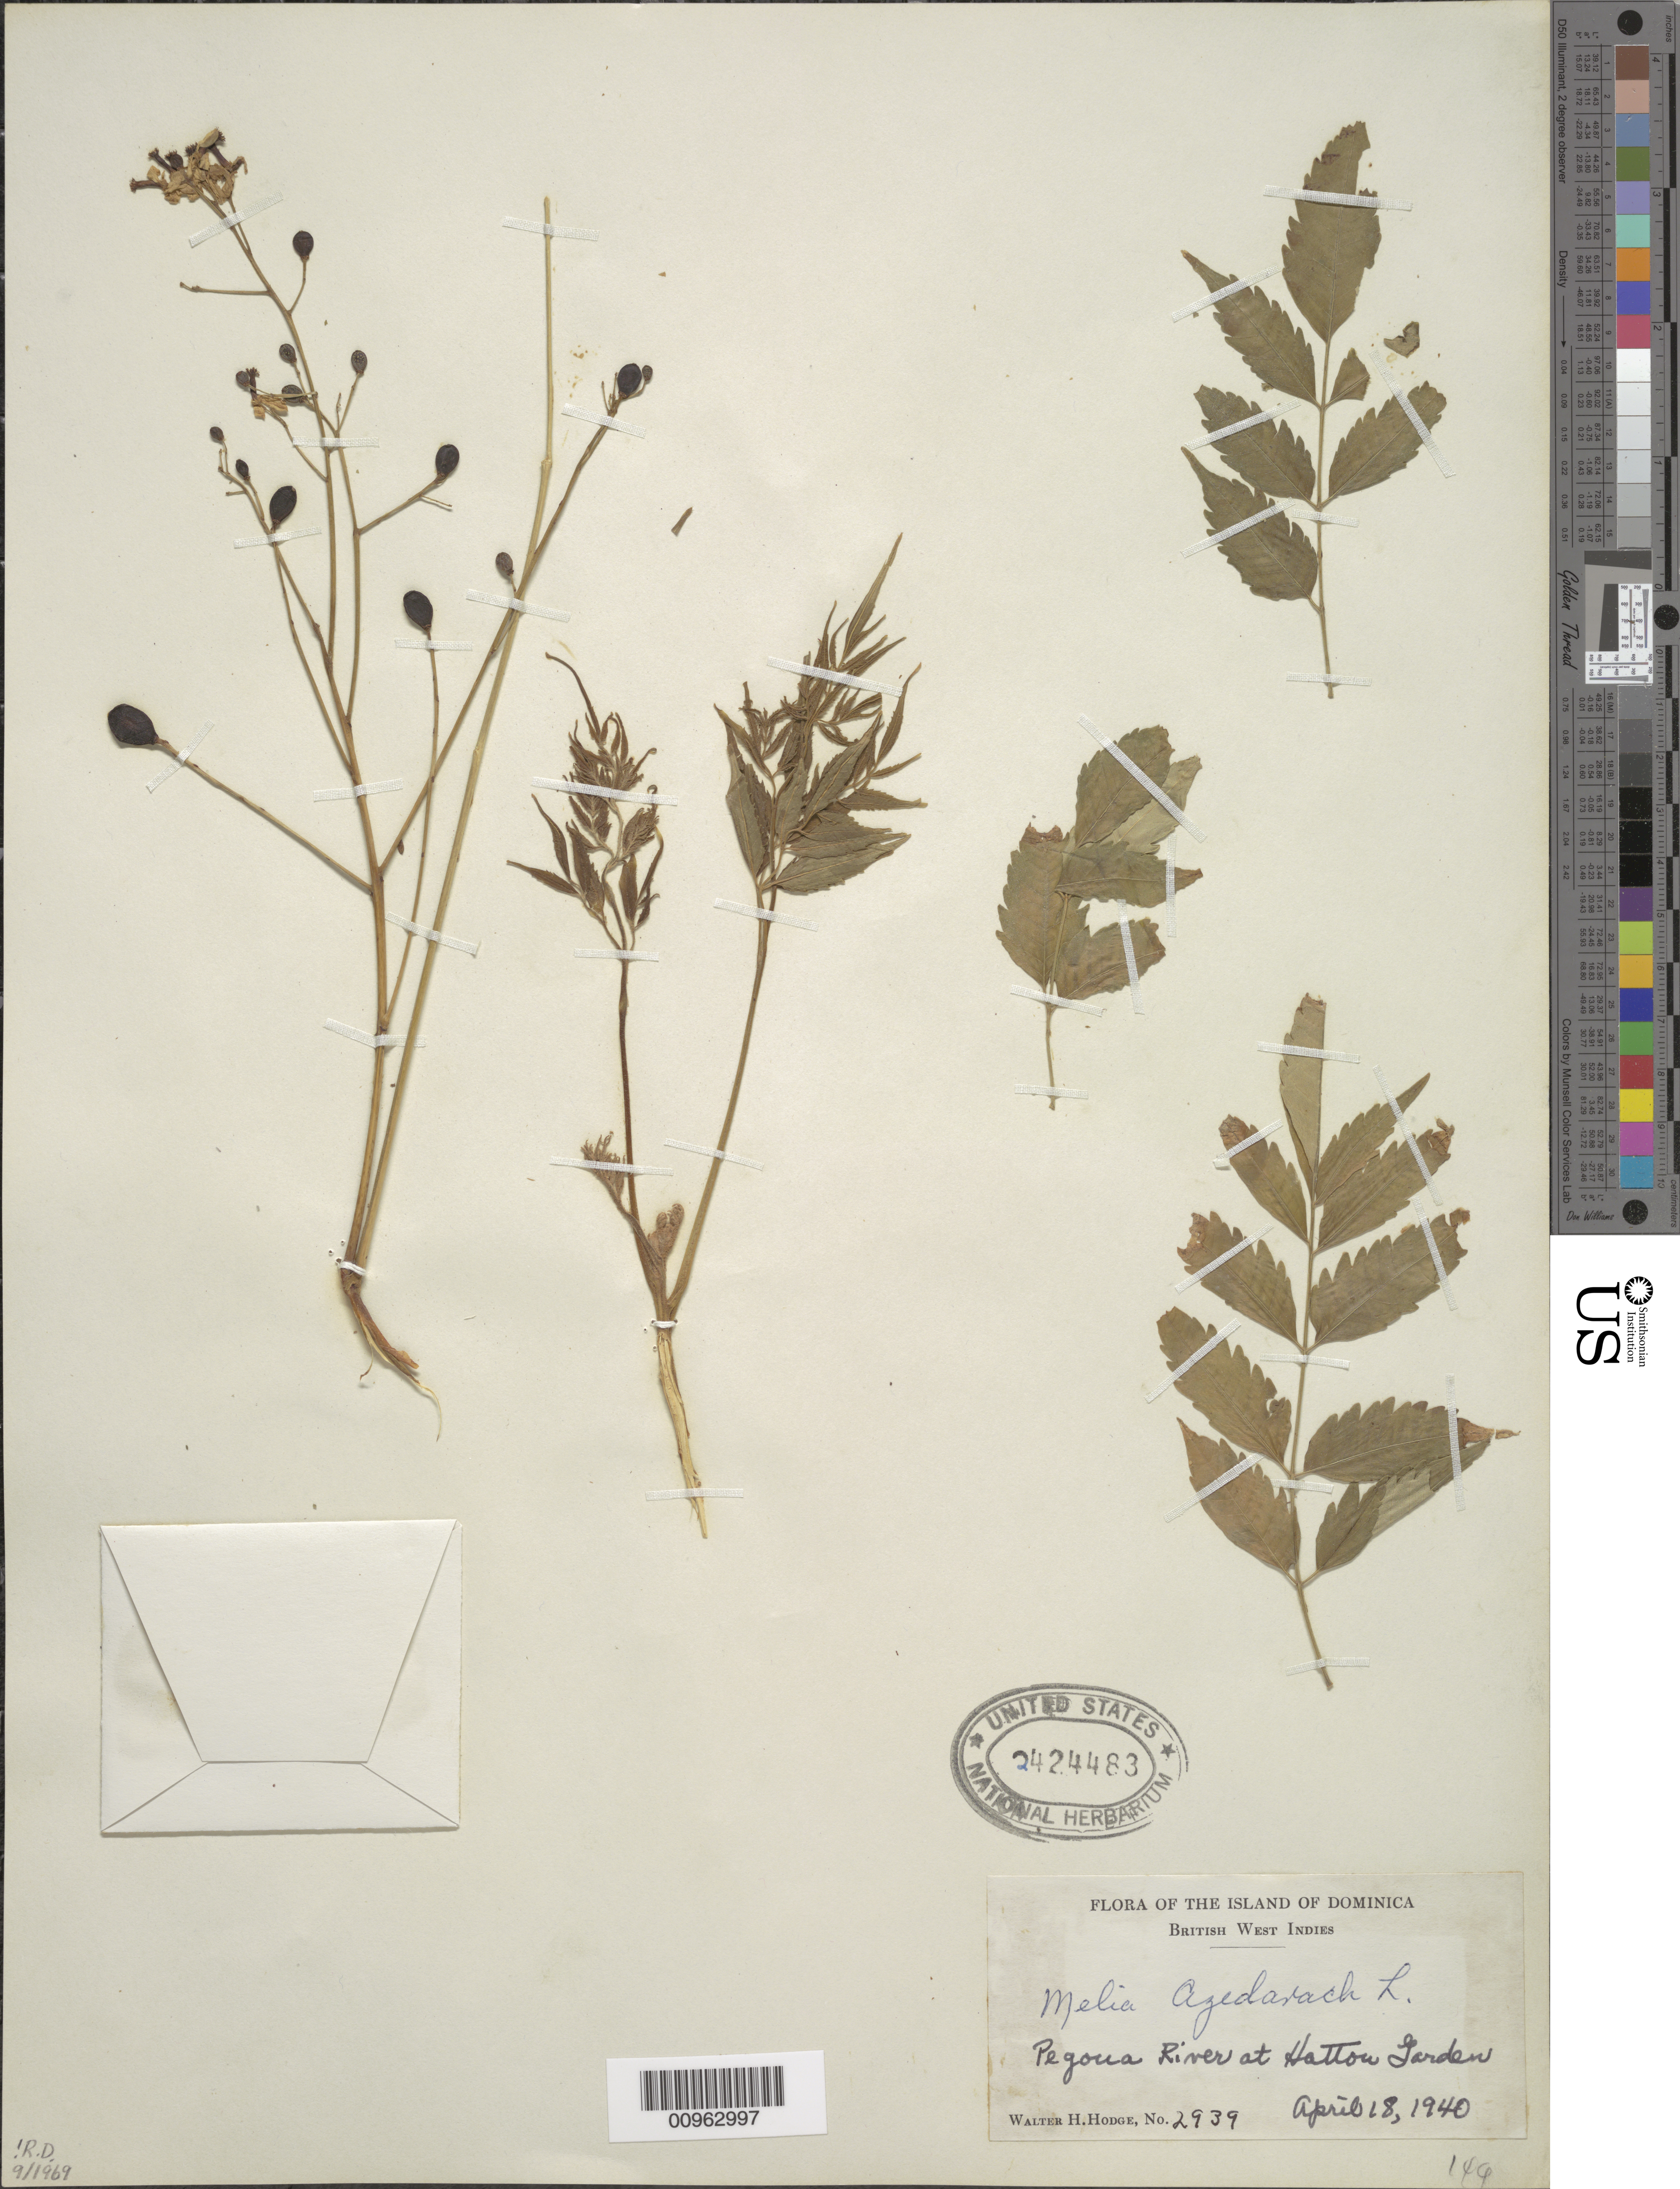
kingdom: Plantae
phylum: Tracheophyta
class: Magnoliopsida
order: Sapindales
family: Meliaceae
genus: Melia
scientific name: Melia azedarach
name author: L.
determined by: DeFilipps, R. A.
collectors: W. Hodge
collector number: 2939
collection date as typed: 18 Apr 1940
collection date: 1940-04-18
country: Dominica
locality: Pegoua River at Hatton Garden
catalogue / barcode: US 2424483